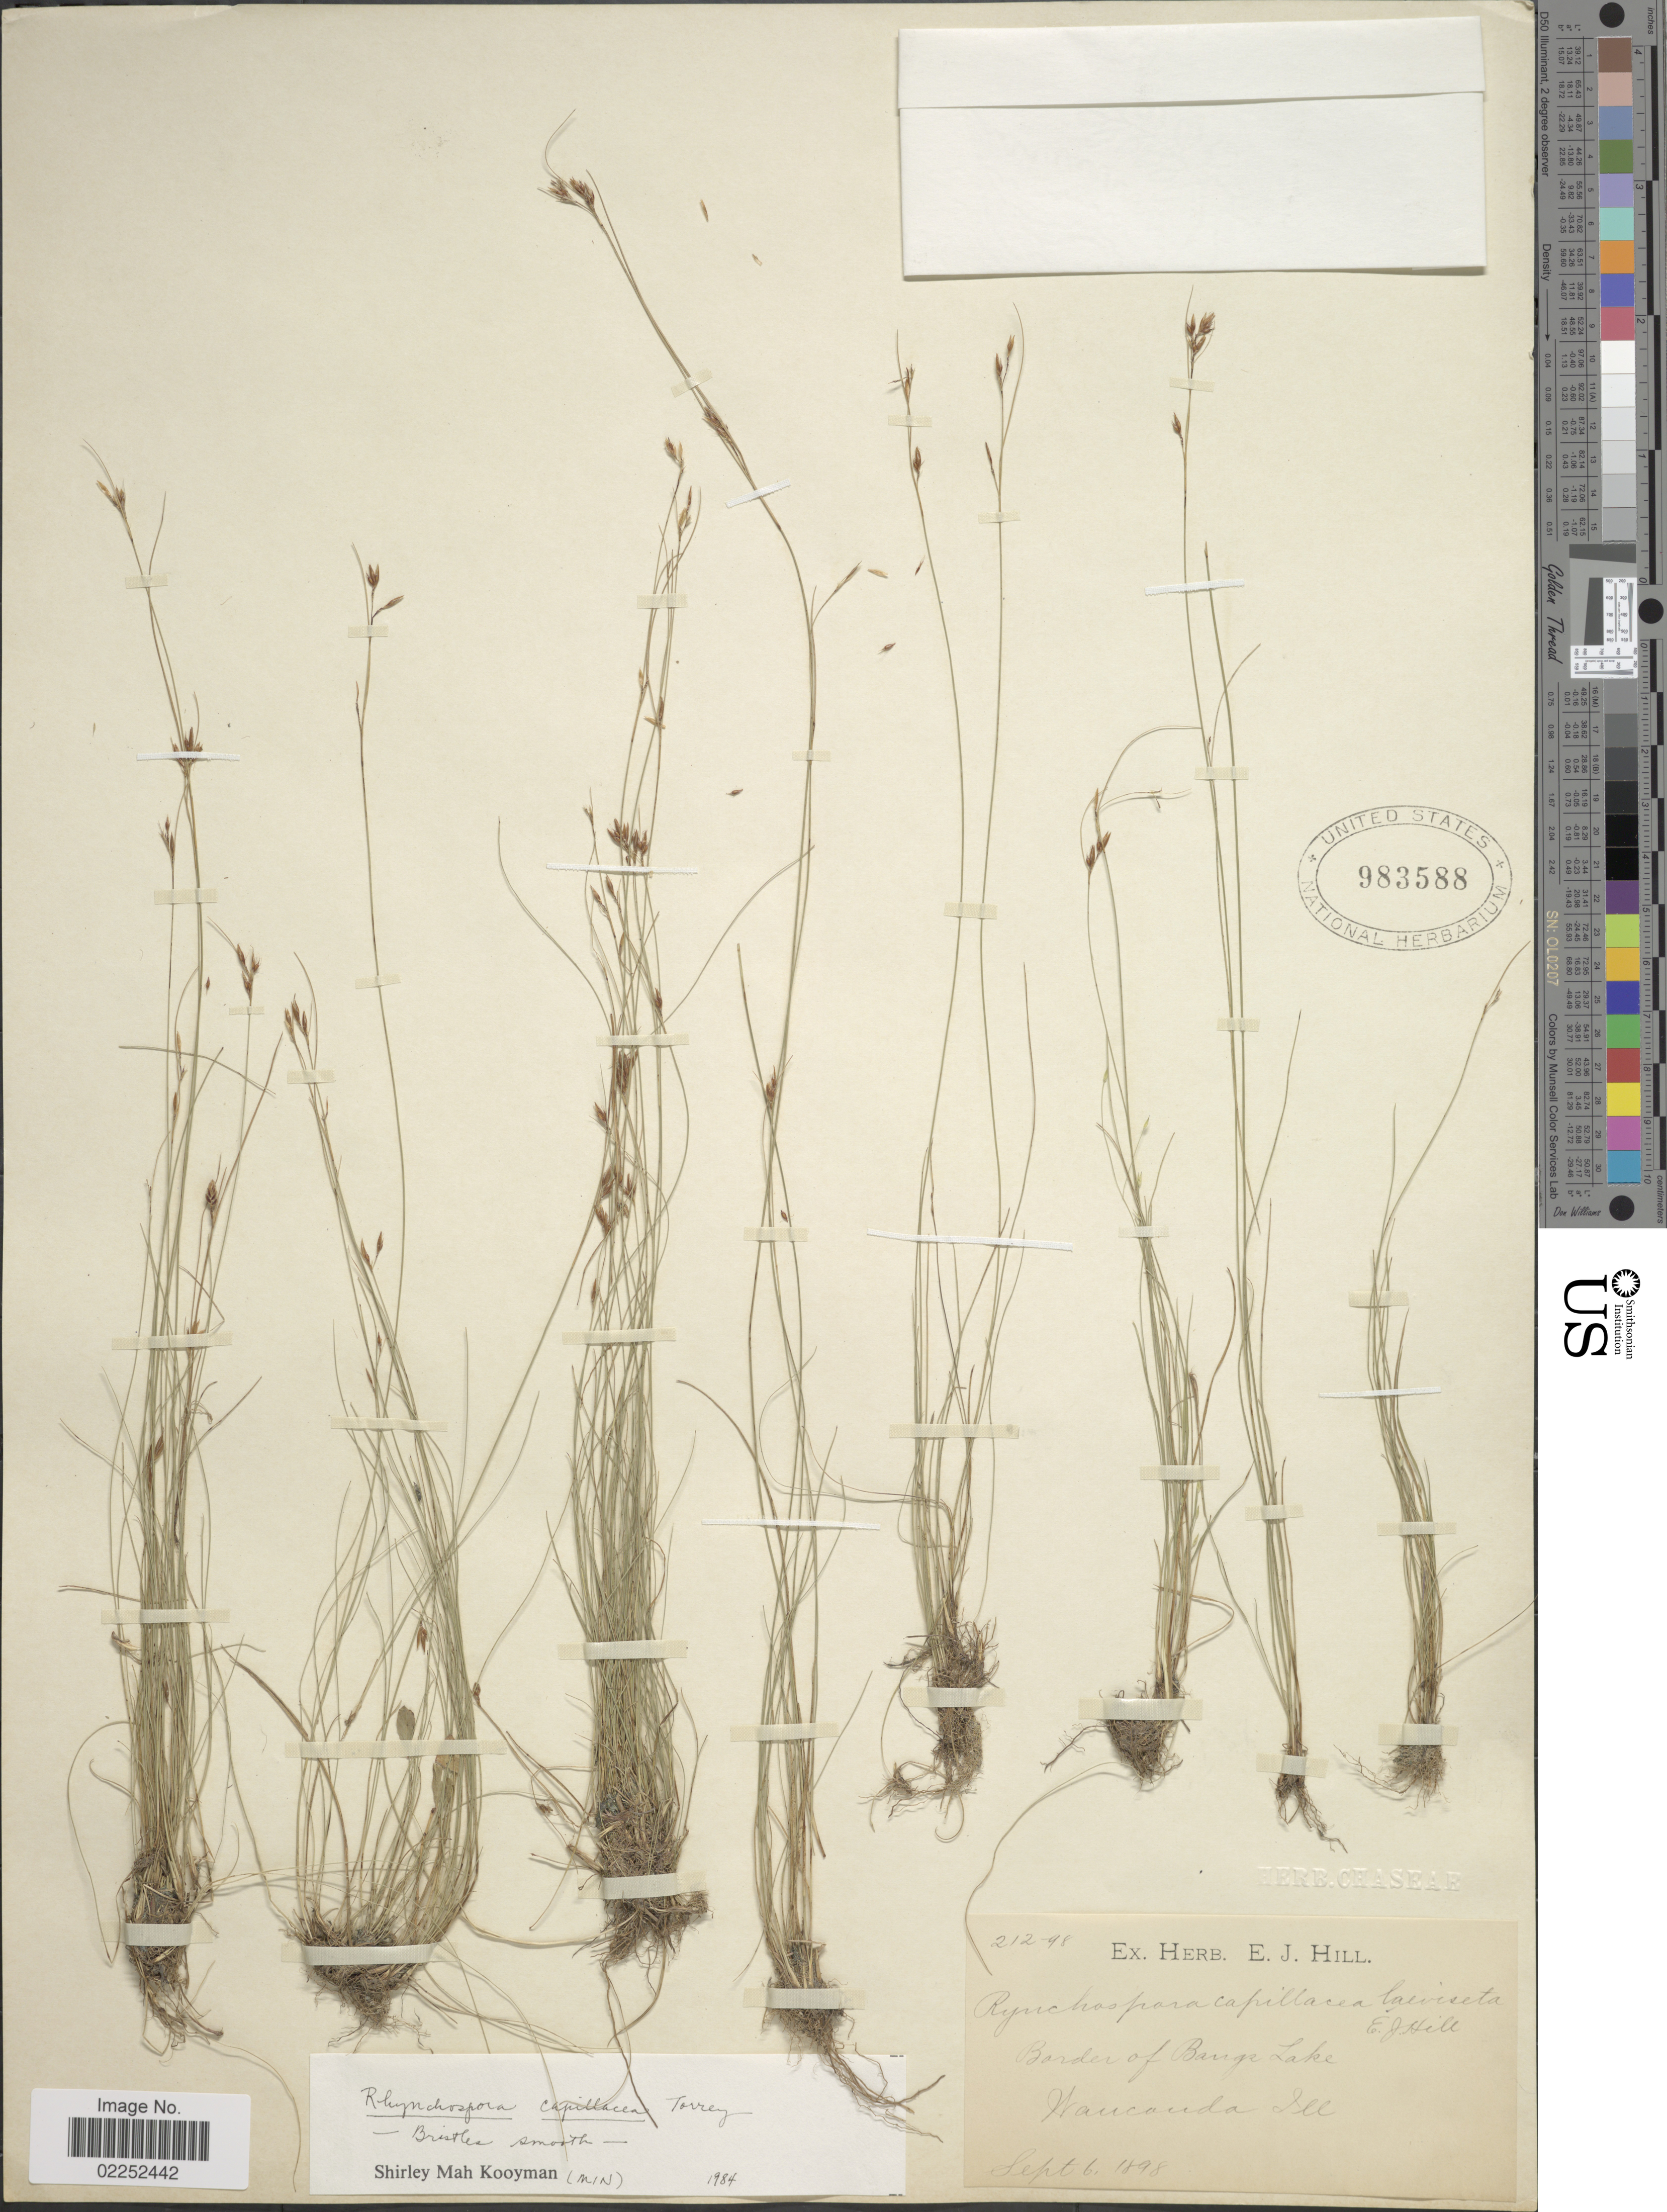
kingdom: Plantae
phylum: Tracheophyta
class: Liliopsida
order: Poales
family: Cyperaceae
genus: Rhynchospora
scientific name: Rhynchospora capillacea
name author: Torr.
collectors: ex herb. E.J. Hill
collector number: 212/98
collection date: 1898-09-06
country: United States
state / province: Illinois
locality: Border of Bangs Lake Wauconda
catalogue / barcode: US 983588